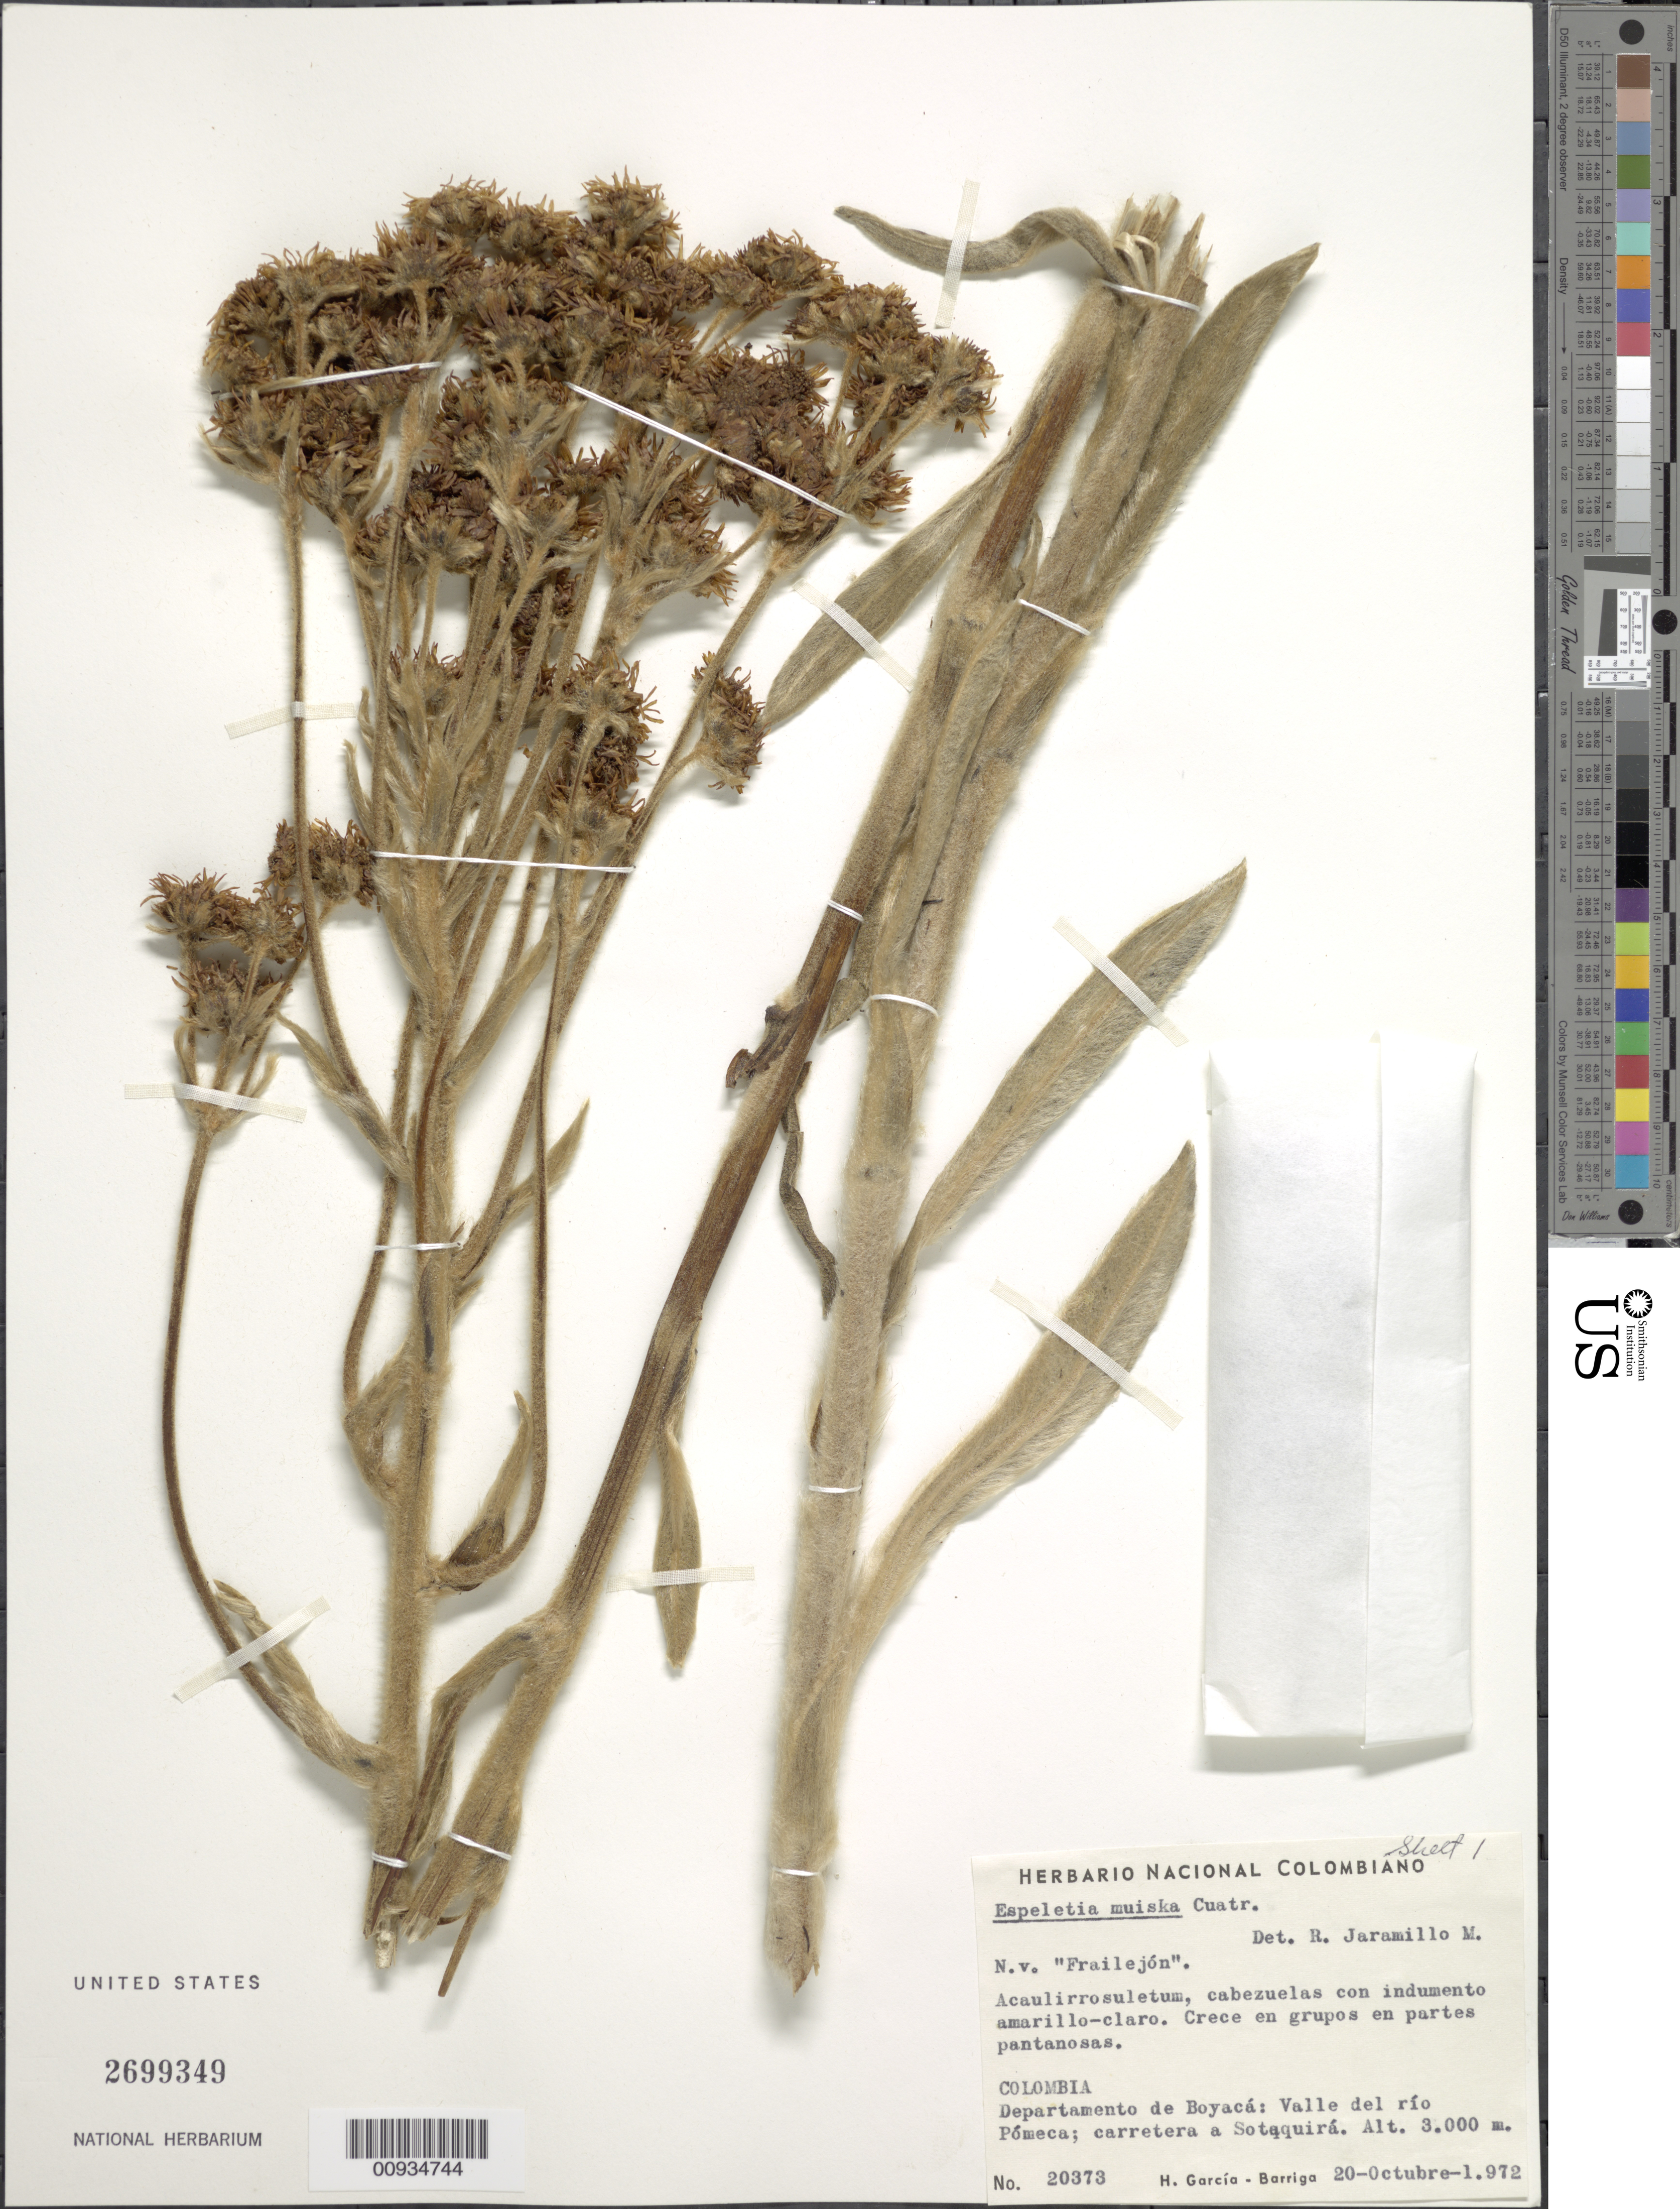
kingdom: Plantae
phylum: Tracheophyta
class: Magnoliopsida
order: Asterales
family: Asteraceae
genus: Espeletiopsis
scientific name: Espeletiopsis muiska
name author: (Cuatrec.) Cuatrec.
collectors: H. García Barriga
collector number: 20373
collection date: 1972-10-20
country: Colombia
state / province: Boyacá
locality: Departamento de Boyacá: Valle del rio Pomeca; carretera a Sotaquira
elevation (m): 3000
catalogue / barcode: US 2699349